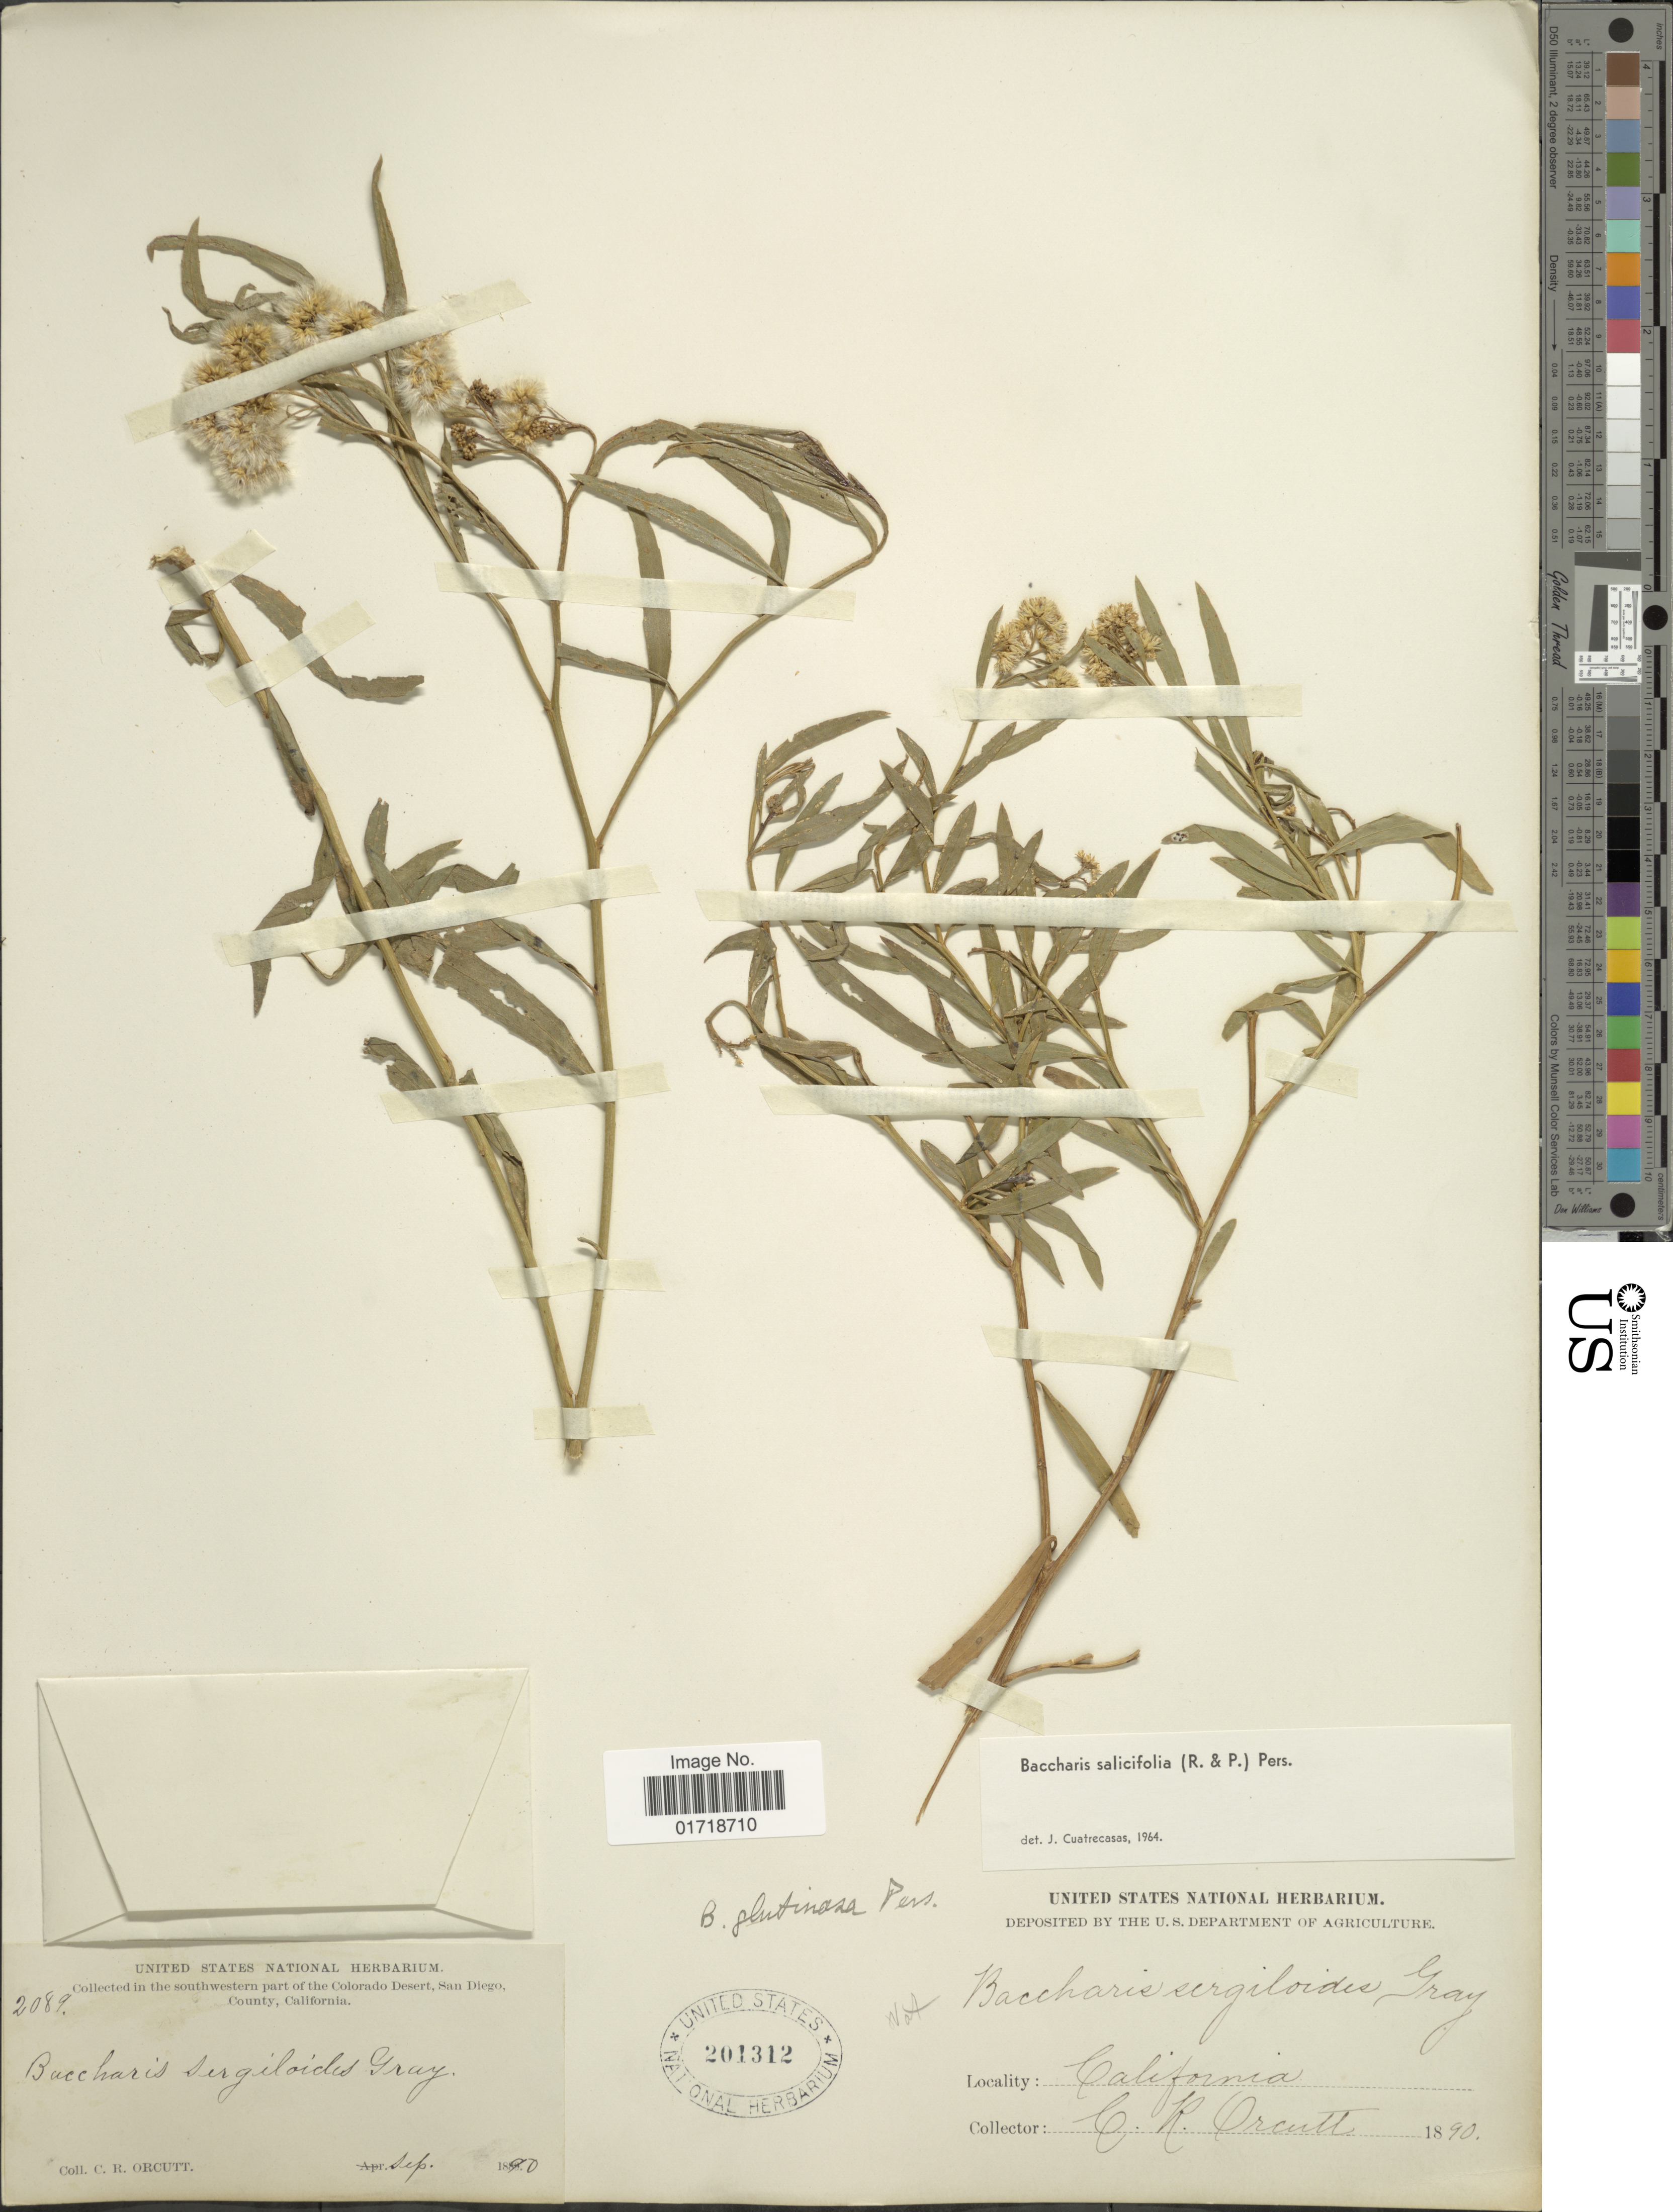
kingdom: Plantae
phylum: Tracheophyta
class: Magnoliopsida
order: Asterales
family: Asteraceae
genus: Baccharis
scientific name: Baccharis glutinosa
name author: Pers.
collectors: C. R. Orcutt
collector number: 2089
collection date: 1890-09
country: United States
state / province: California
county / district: San Diego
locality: Southwestern part of the Colorado Desert, San Diego County.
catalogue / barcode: US 201312